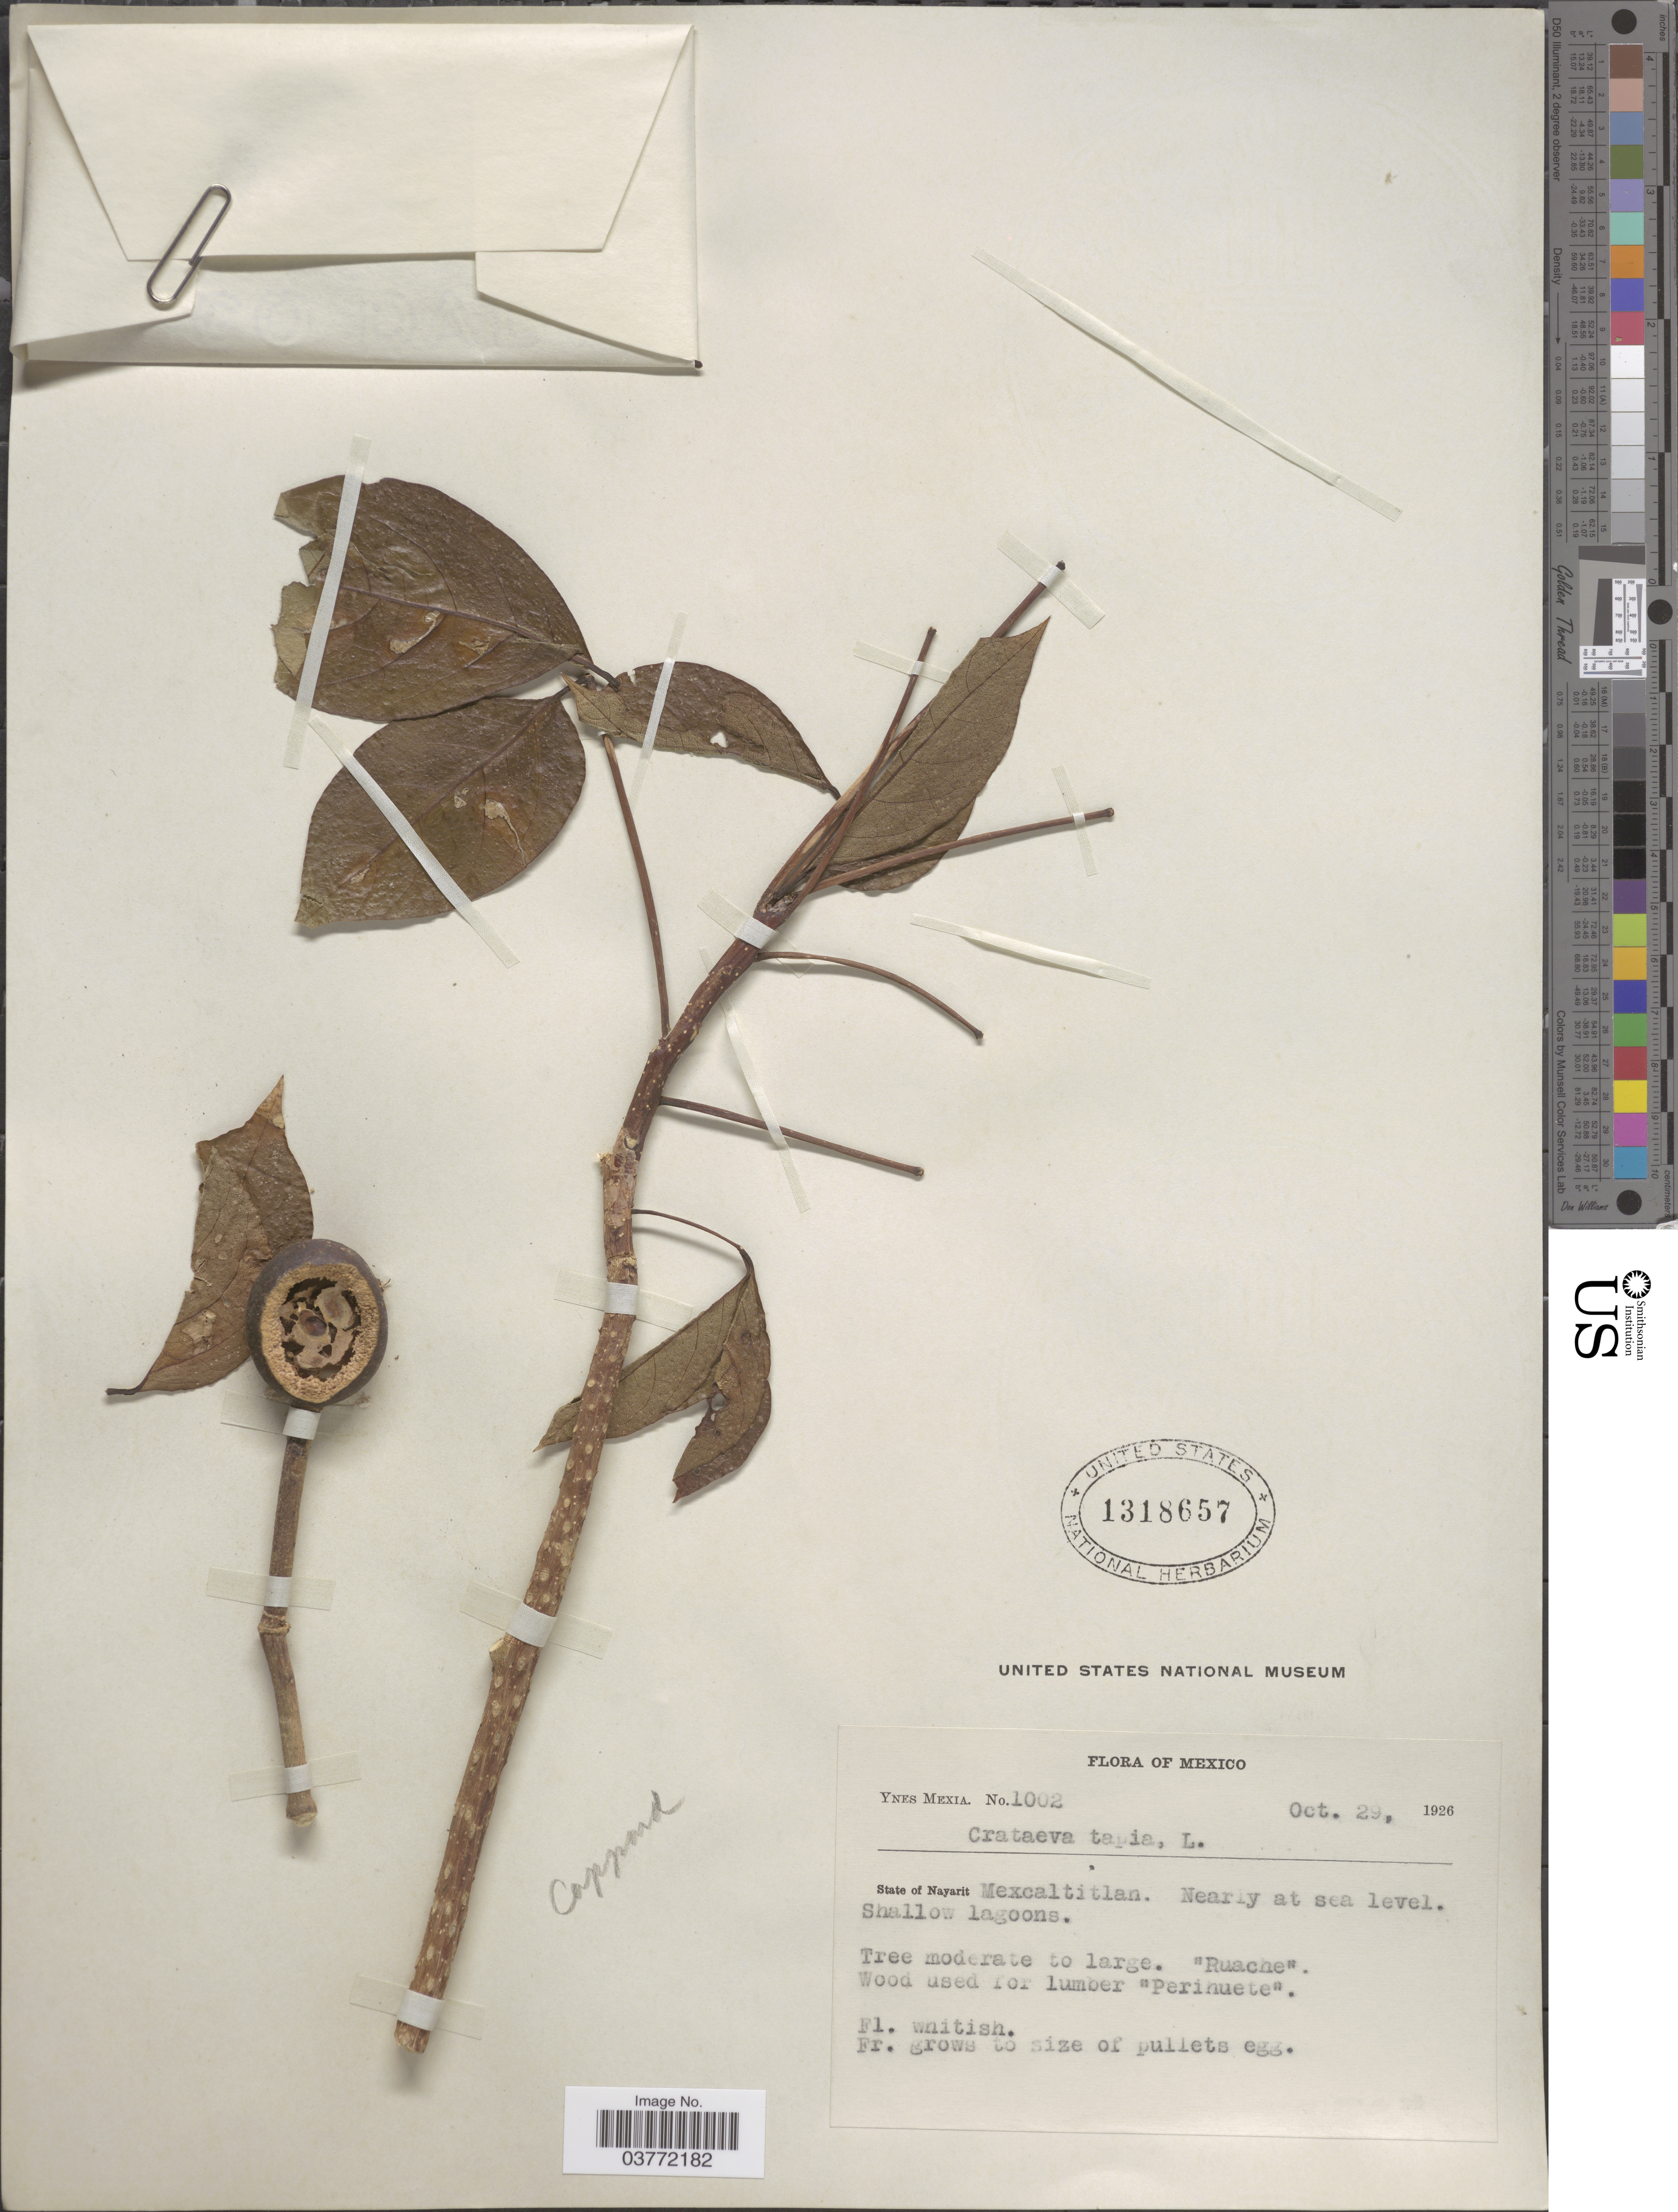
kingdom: Plantae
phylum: Tracheophyta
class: Magnoliopsida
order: Brassicales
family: Capparaceae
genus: Crateva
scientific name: Crateva tapia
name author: L.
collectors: Y. Mexia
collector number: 1002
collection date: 1926-10-29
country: Mexico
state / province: Nayarit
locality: Mexcaltitlan. Shallow lagoons.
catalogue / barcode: US 1318657